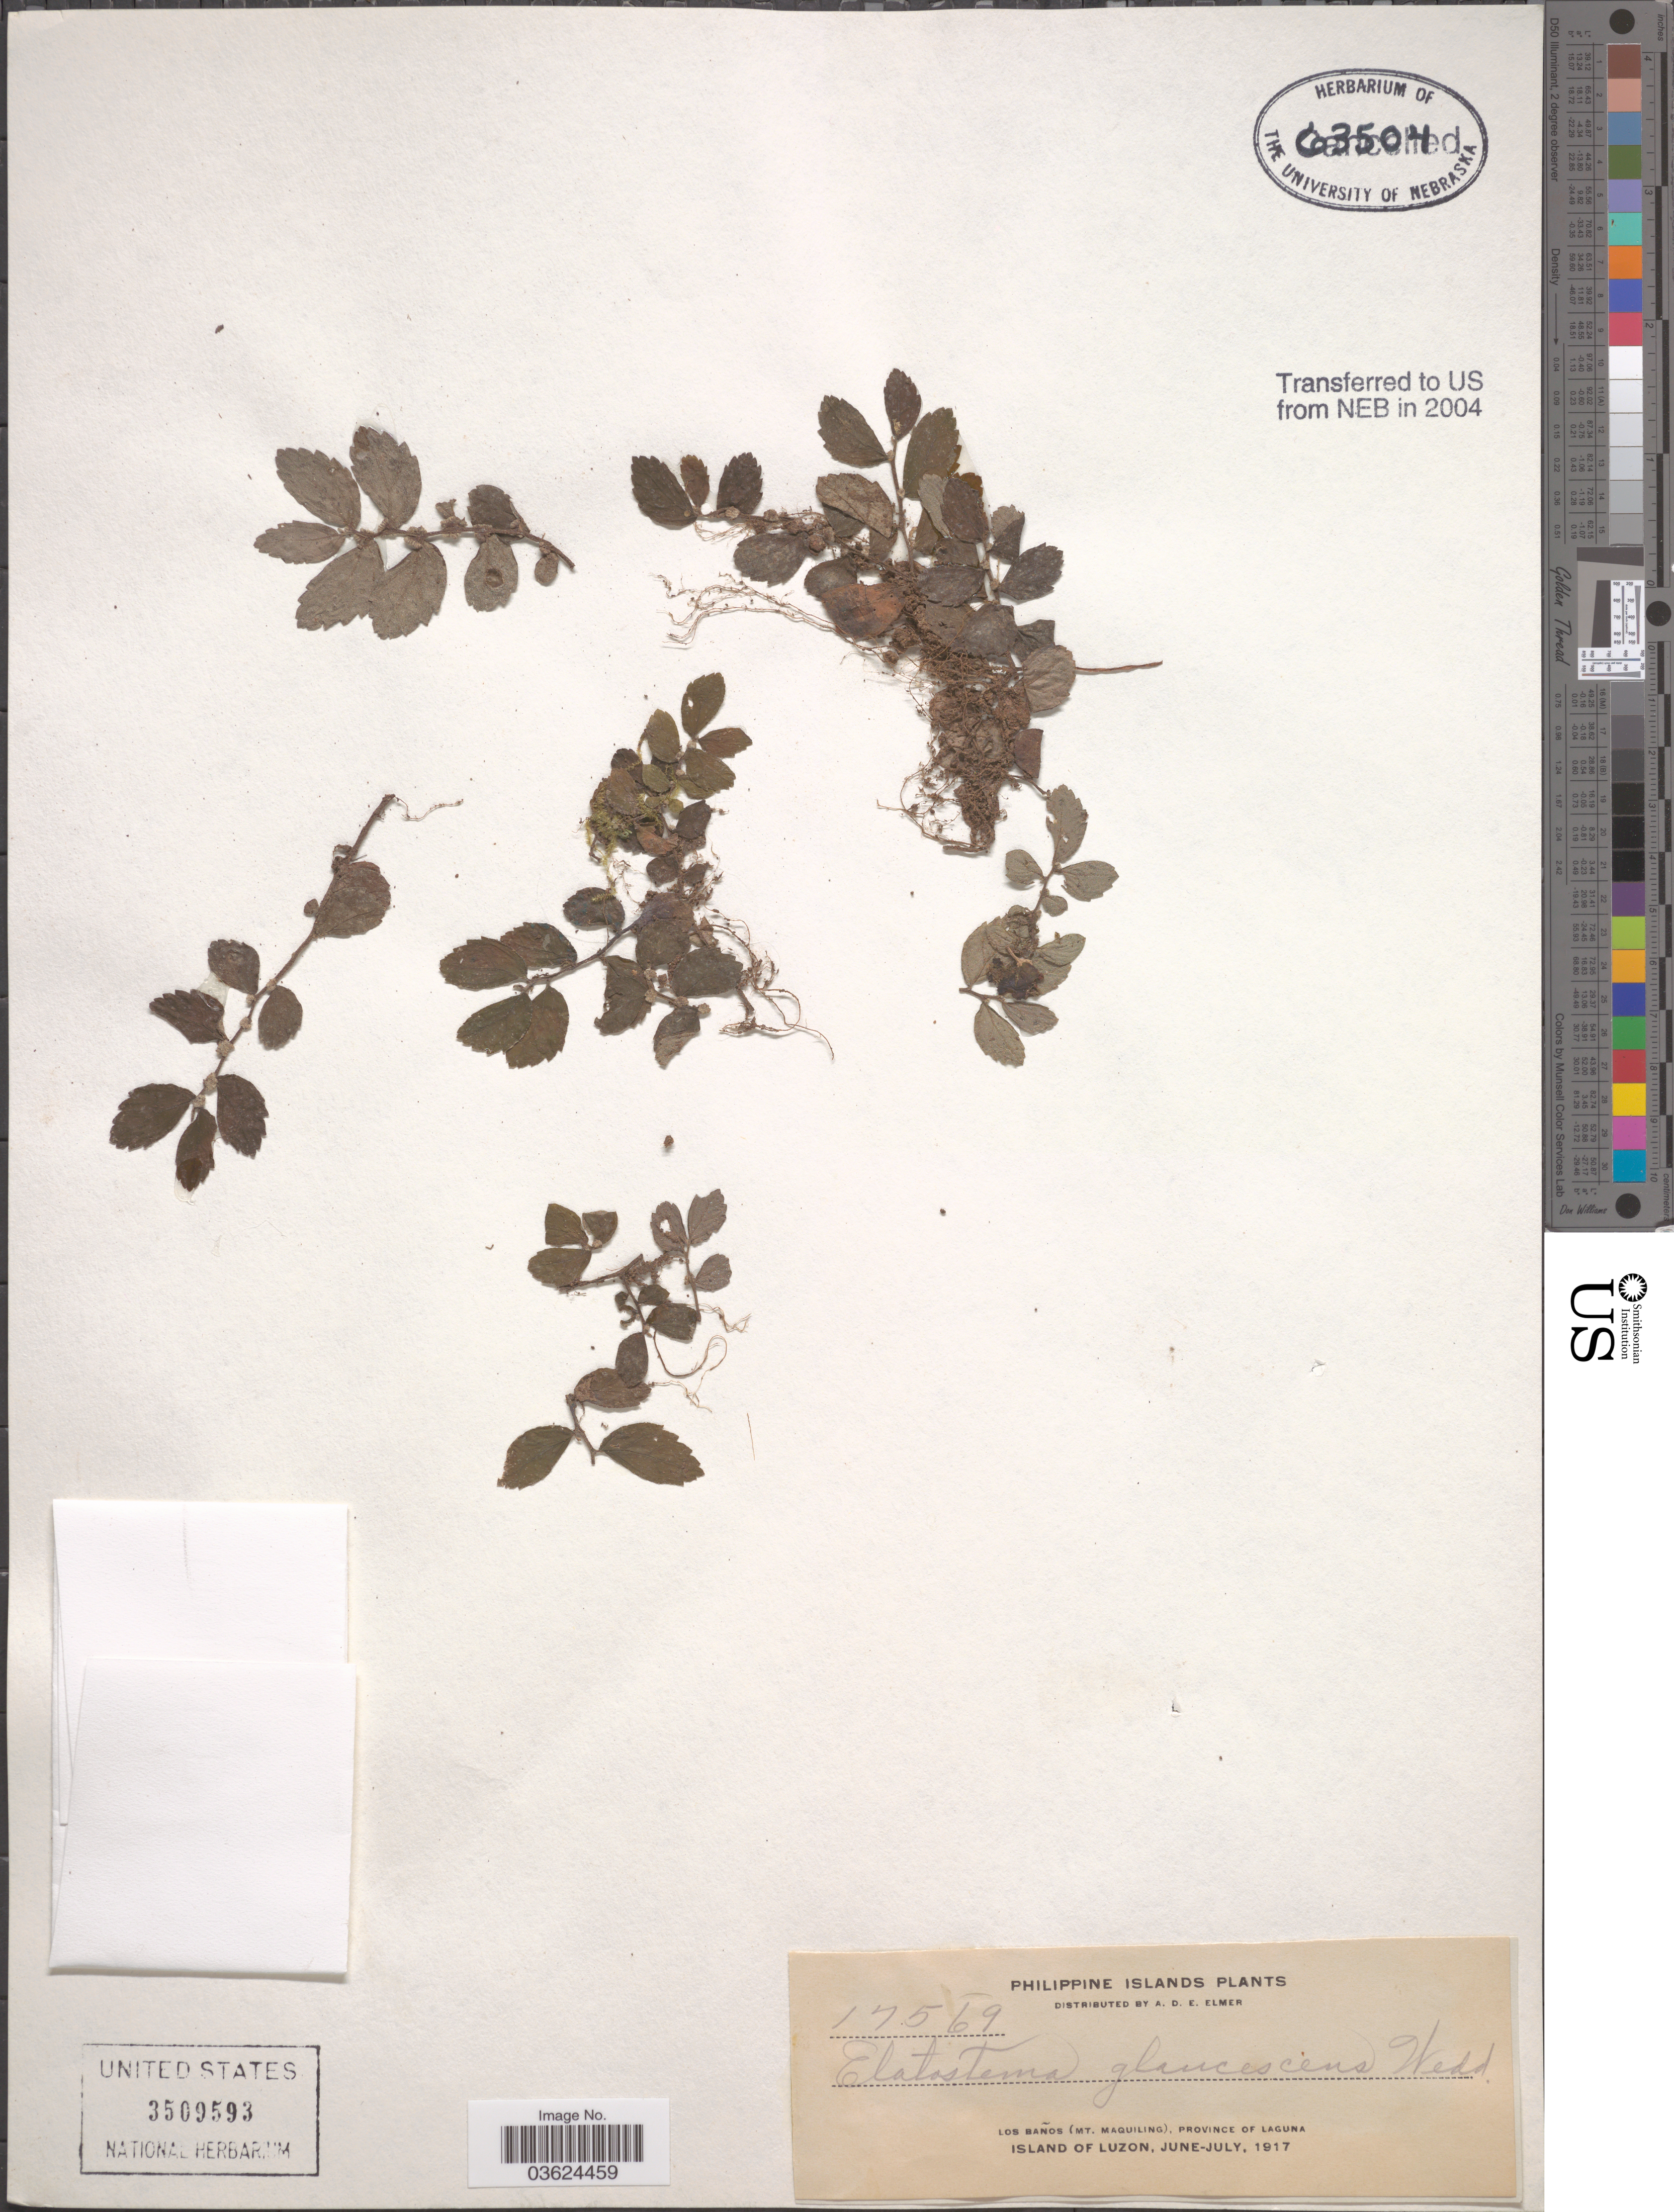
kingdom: Plantae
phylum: Tracheophyta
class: Magnoliopsida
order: Rosales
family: Urticaceae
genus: Elatostema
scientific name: Elatostema glaucescens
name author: Wedd.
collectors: A. D. E. Elmer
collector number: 17569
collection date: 1917-06/1917-07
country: Philippines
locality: Philippine Islands. Los Baños (Mt. Maquiling), Province of Laguna, Island of Luzon.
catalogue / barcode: US 3509593